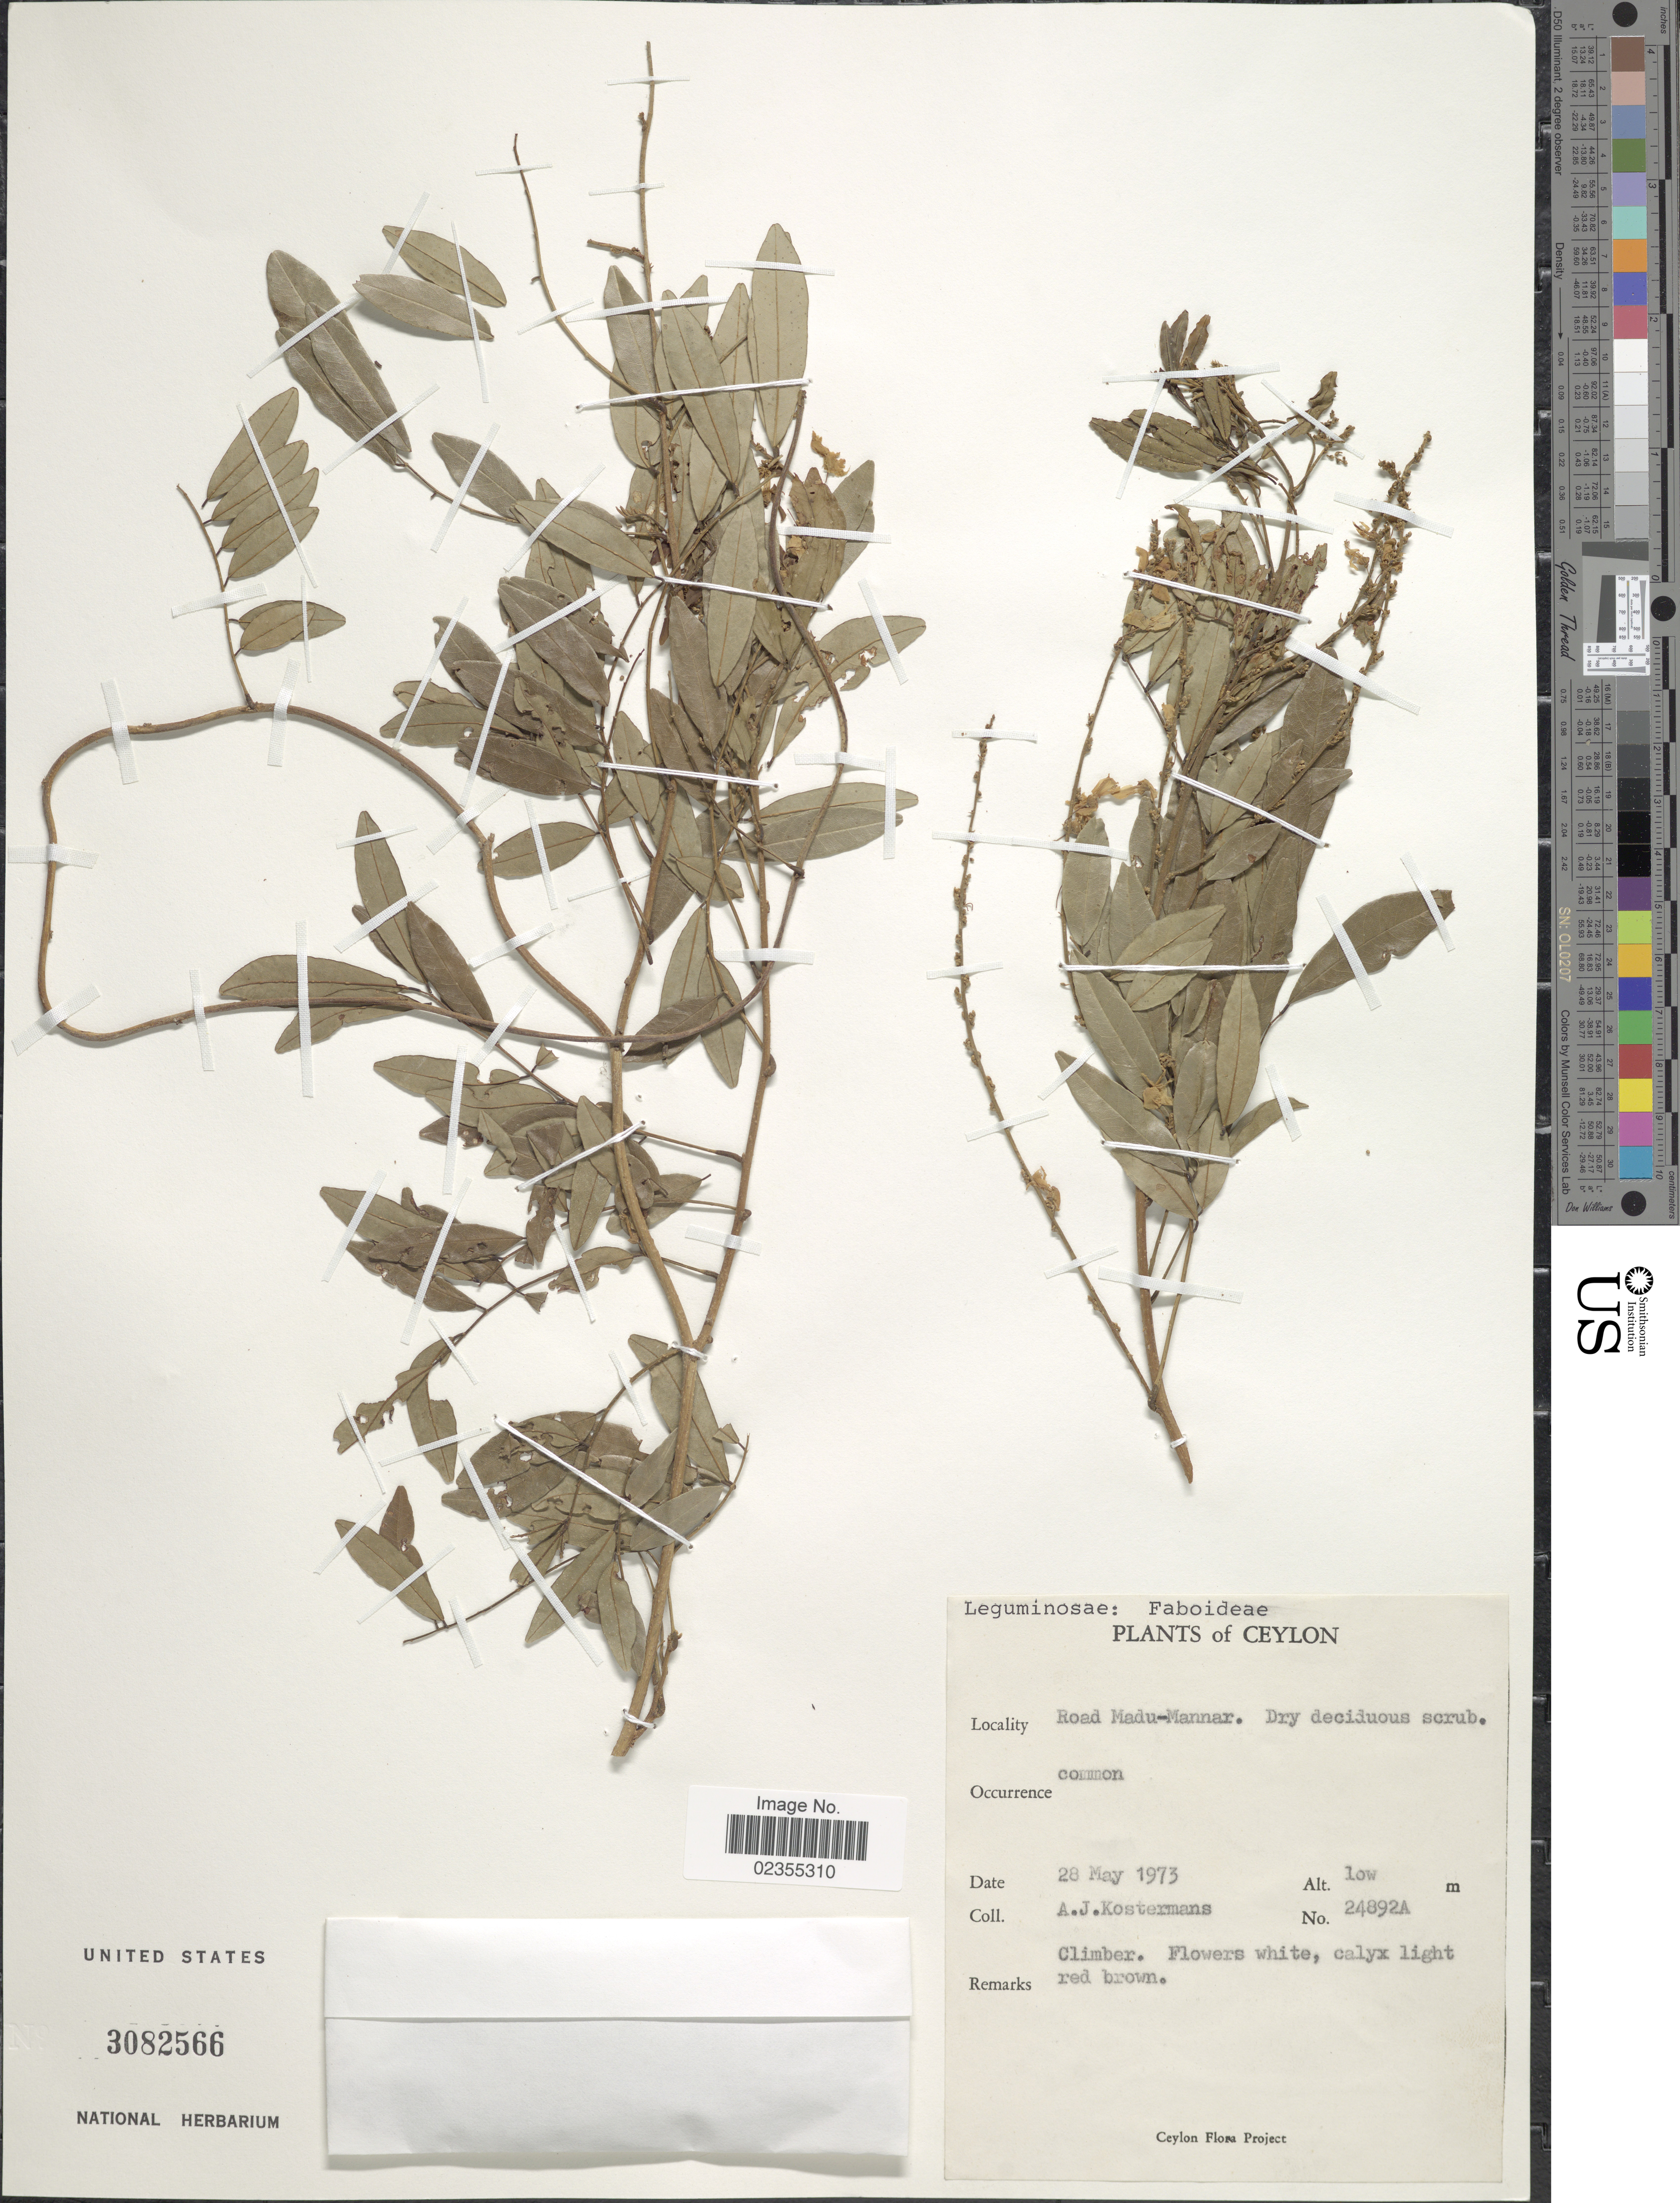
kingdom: Plantae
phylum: Tracheophyta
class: Magnoliopsida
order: Fabales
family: Fabaceae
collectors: A. J. G. Kostermans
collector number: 24892A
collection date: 1973-05-28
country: Sri Lanka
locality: Ceylon. Road Madu-Mannar.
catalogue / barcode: US 3082566